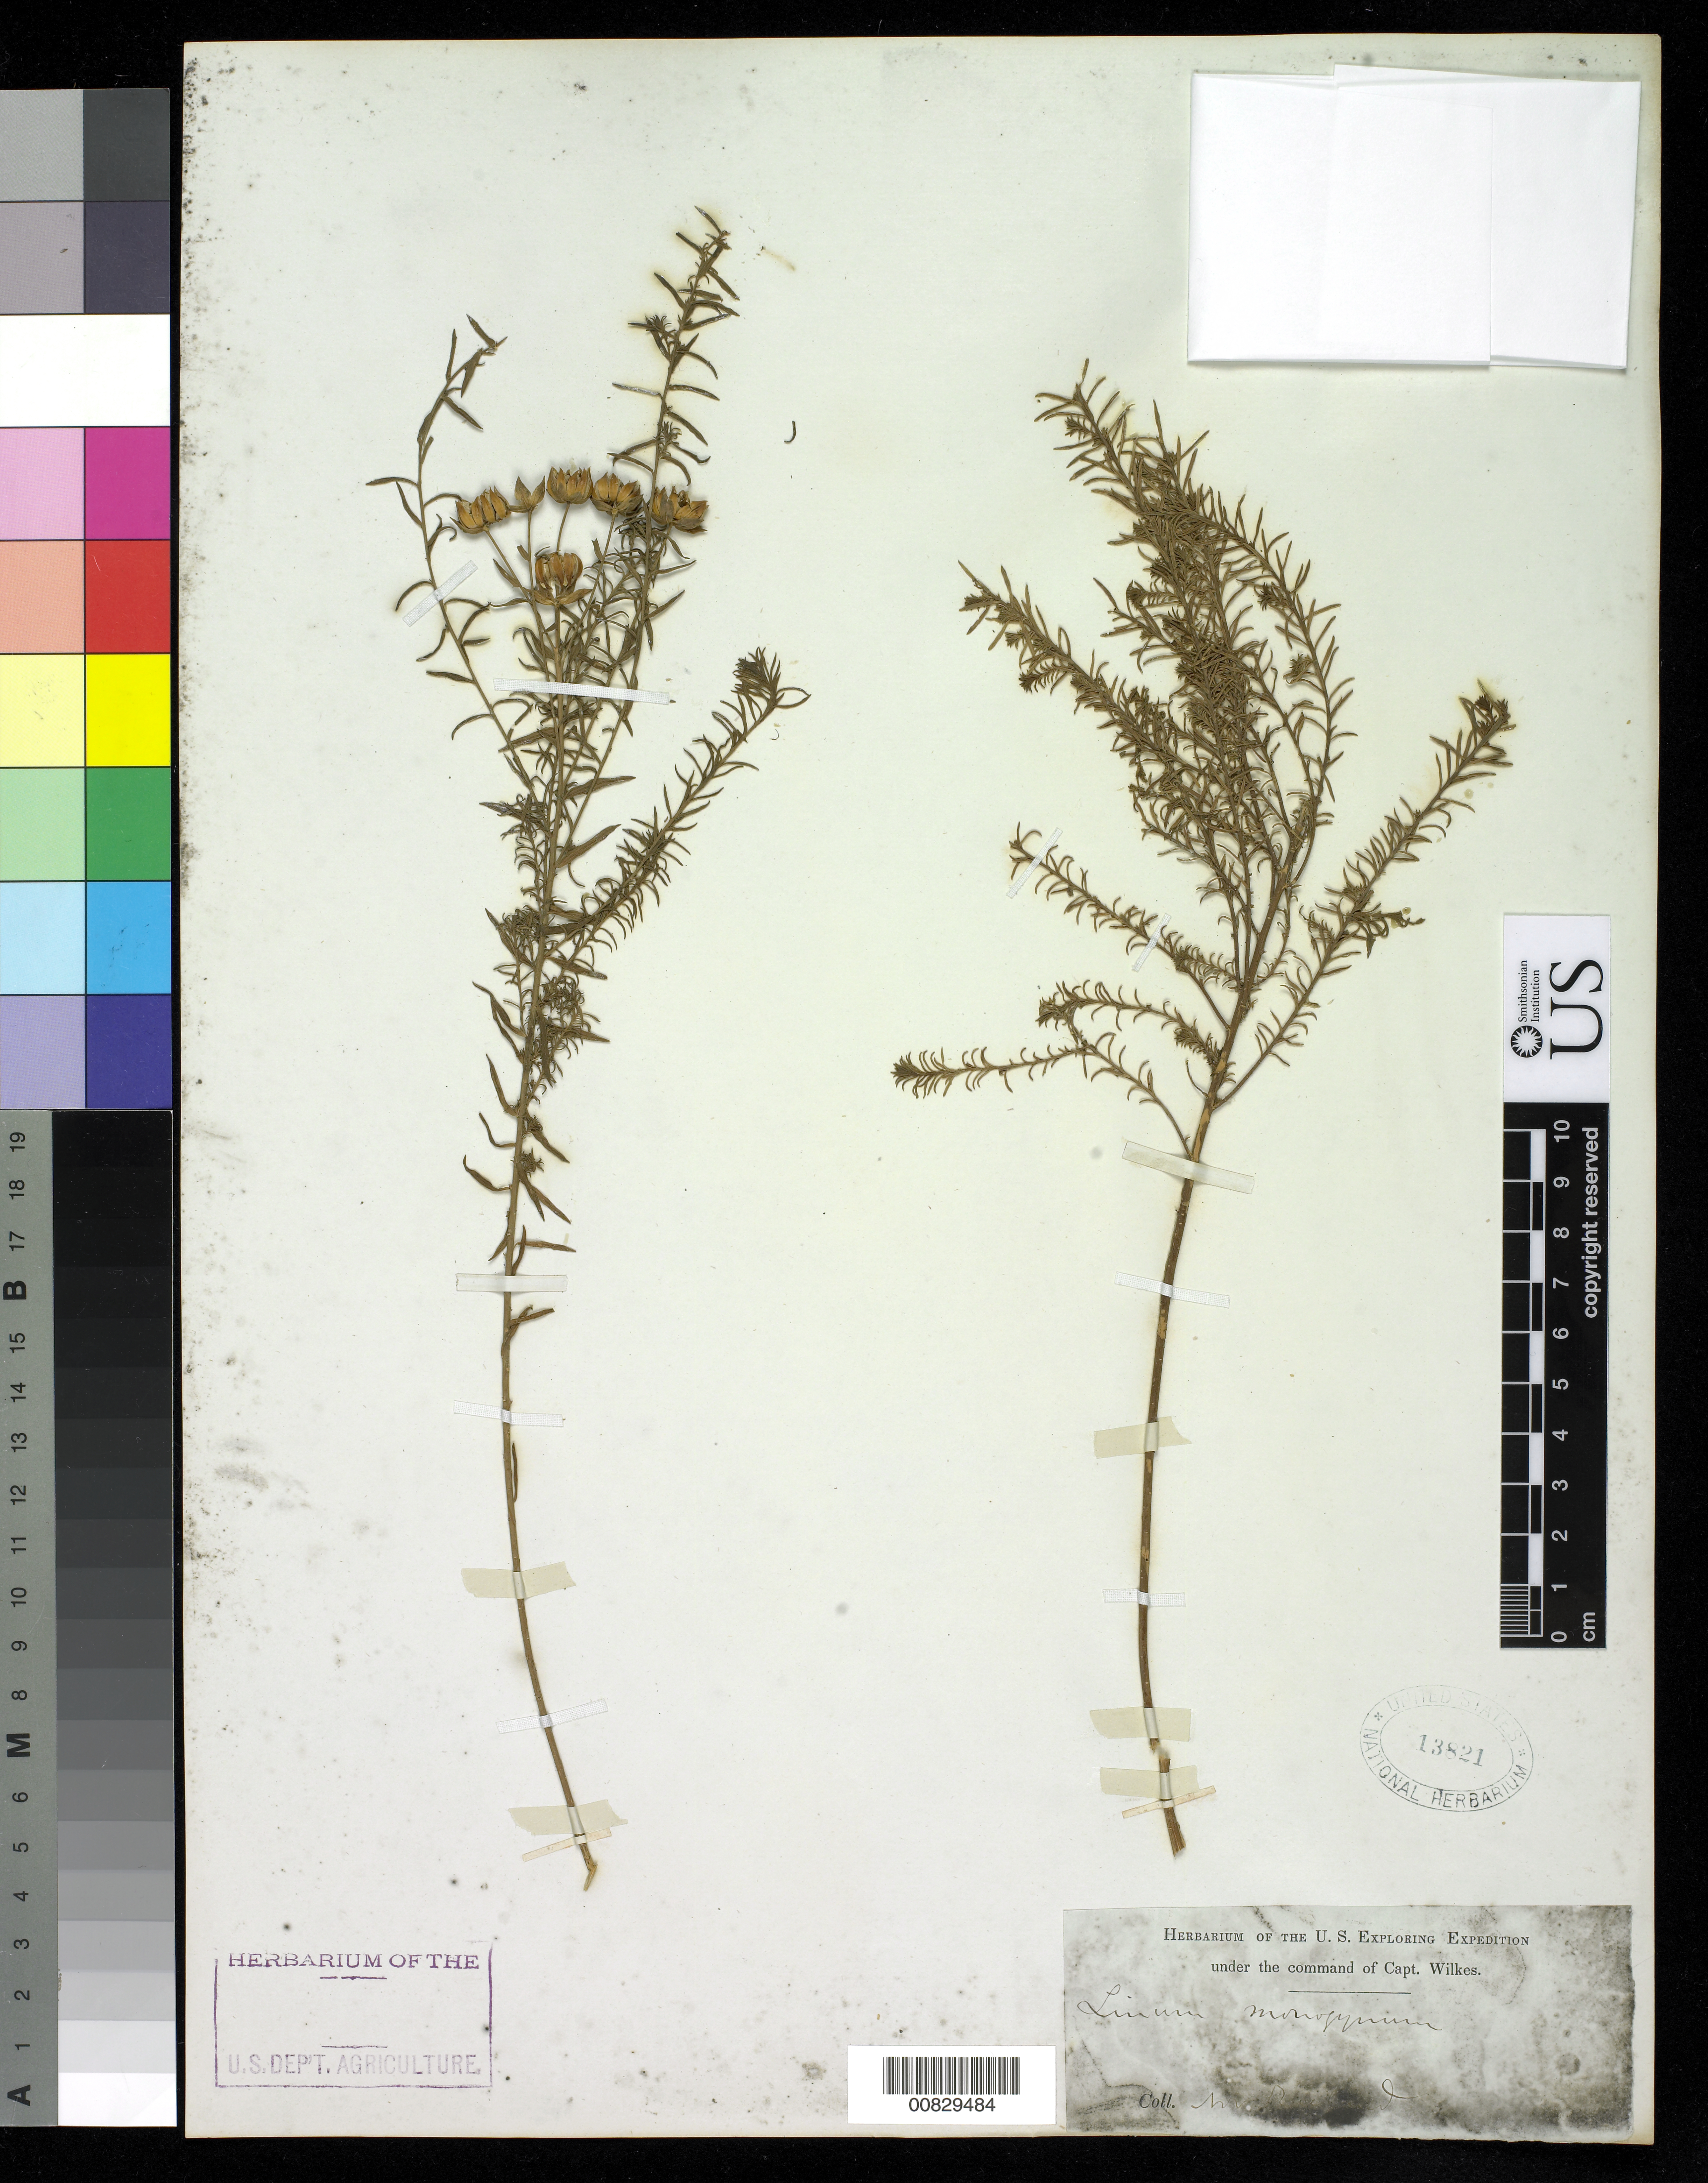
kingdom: Plantae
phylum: Tracheophyta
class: Magnoliopsida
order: Malpighiales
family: Linaceae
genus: Linum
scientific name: Linum monogynum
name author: G. Forst.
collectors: Wilkes Explor. Exped.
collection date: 1838/1842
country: New Zealand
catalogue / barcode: US 13821